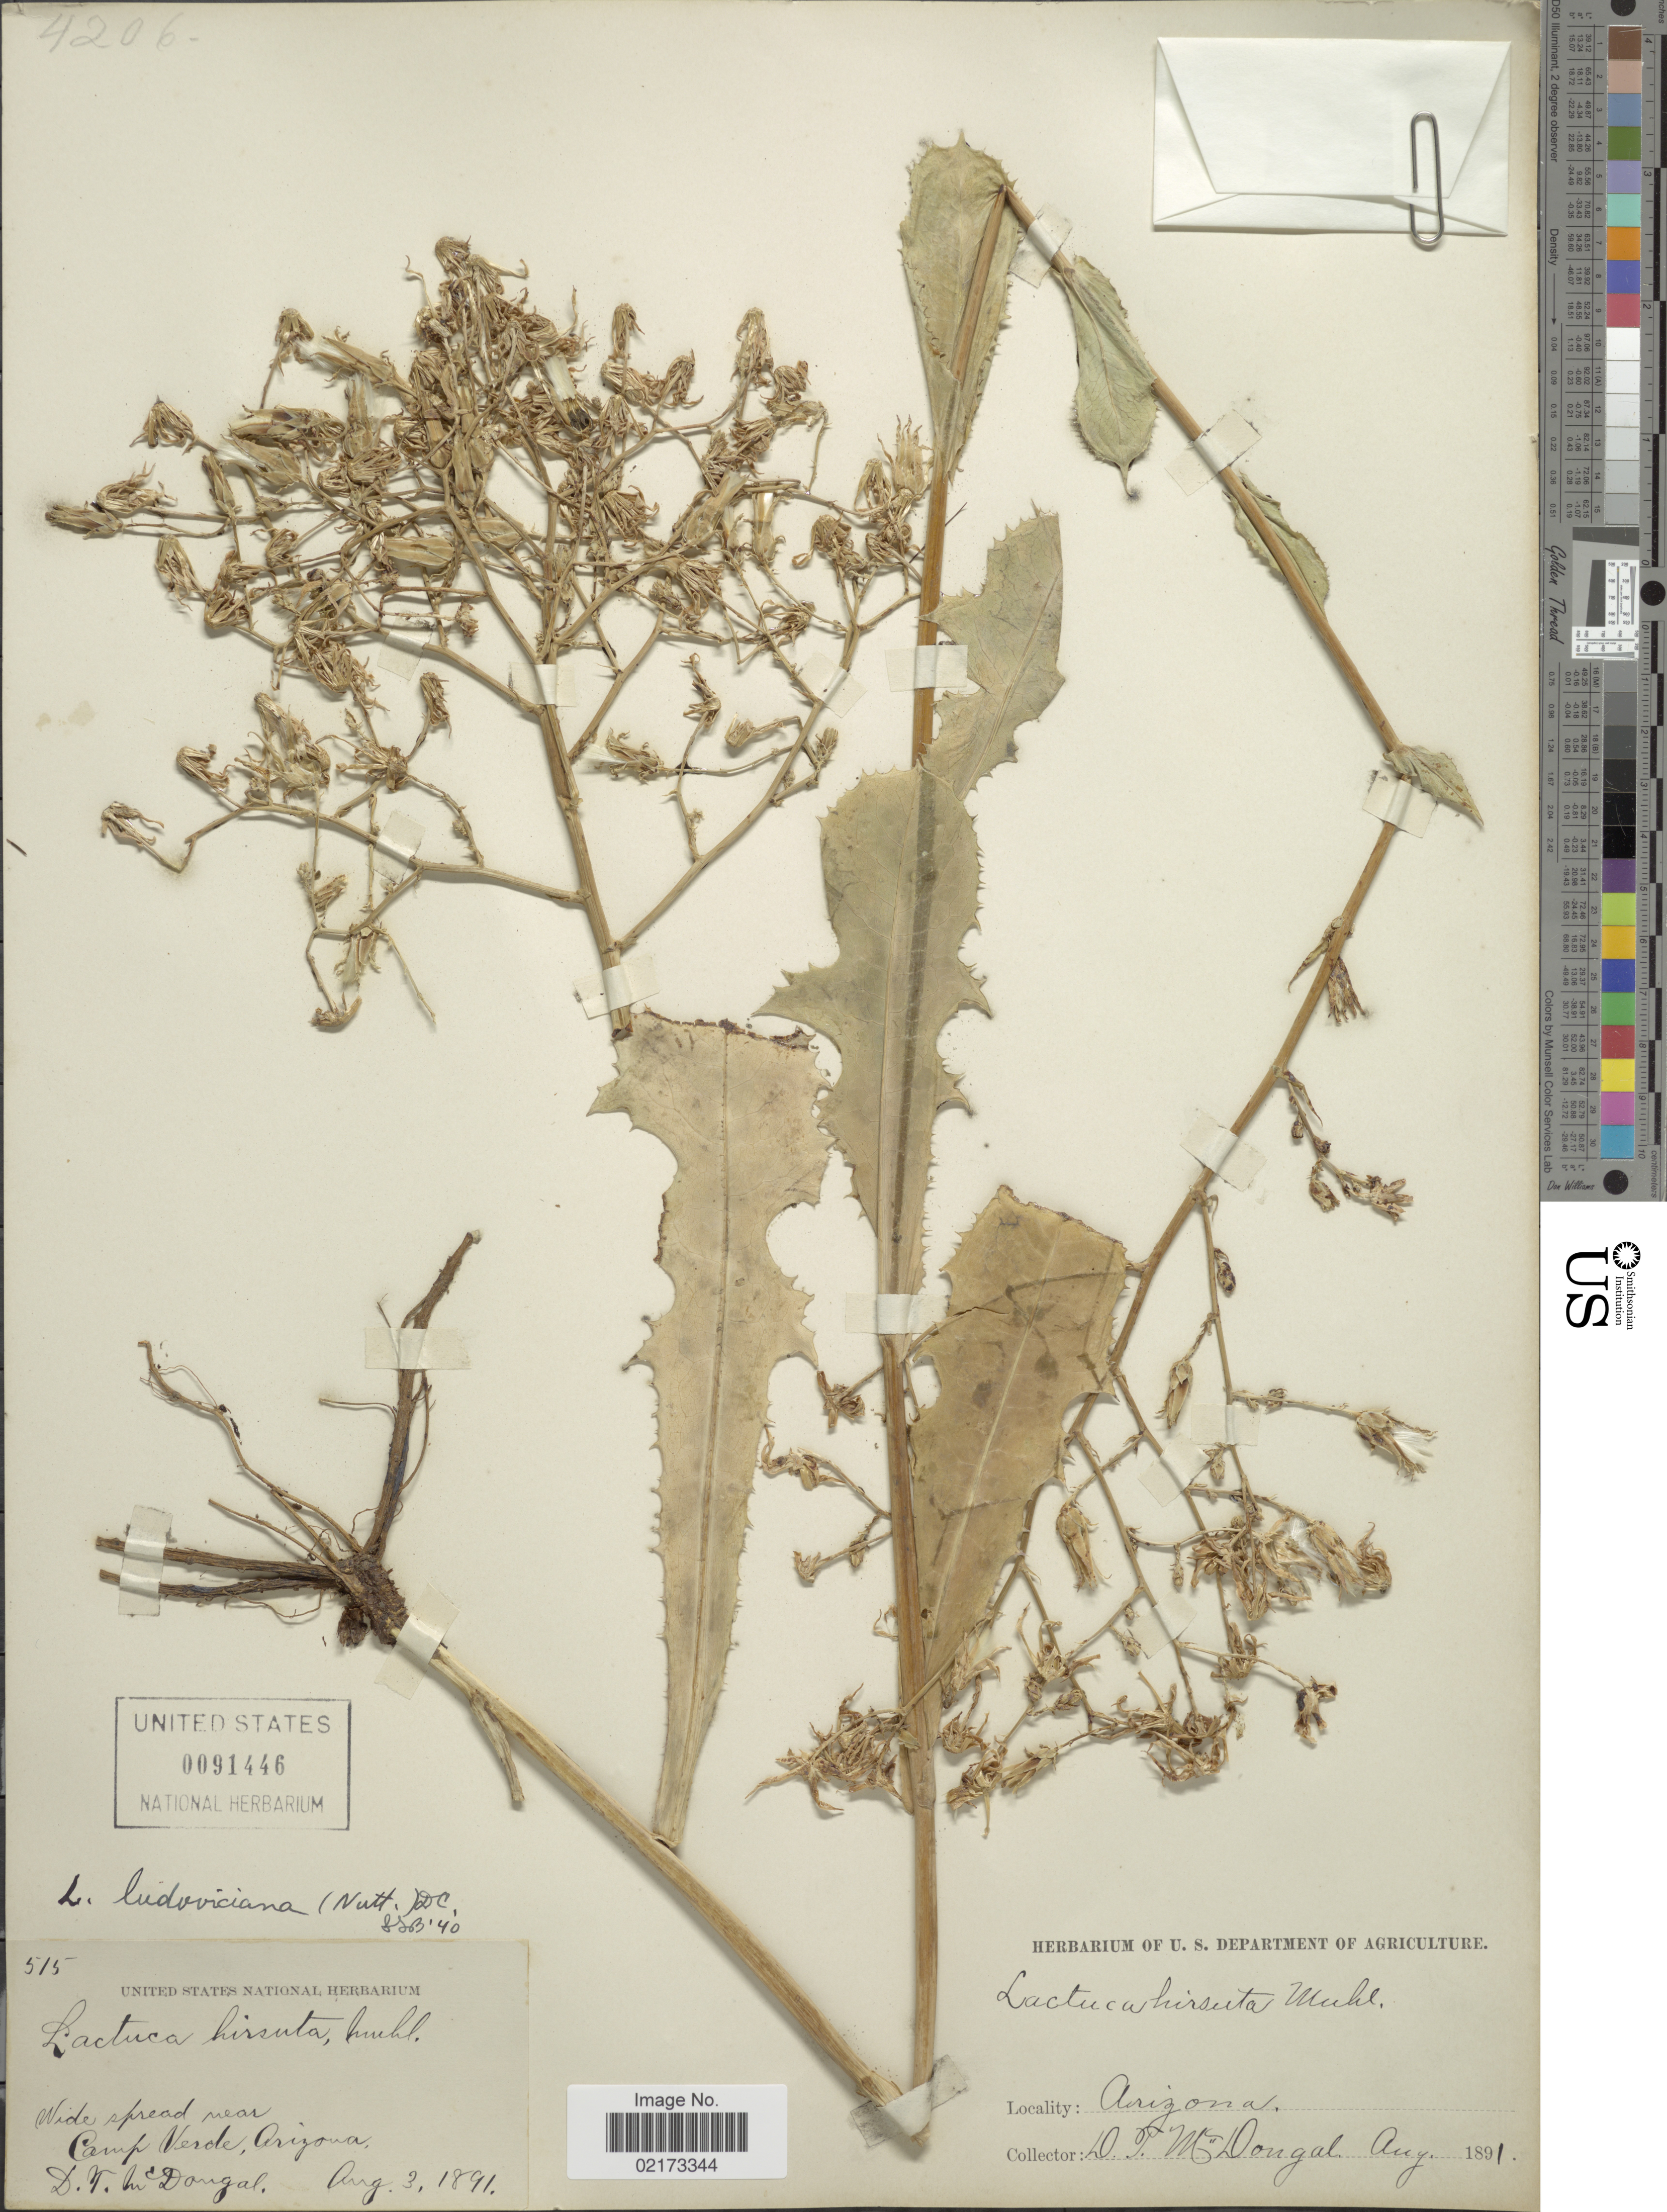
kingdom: Plantae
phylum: Tracheophyta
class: Magnoliopsida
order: Asterales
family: Asteraceae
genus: Lactuca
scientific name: Lactuca ludoviciana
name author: (Nutt.) Riddell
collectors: D. McDougal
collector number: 515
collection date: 1891-08-03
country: United States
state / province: Arizona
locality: Near Camp Verde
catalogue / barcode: US 91446